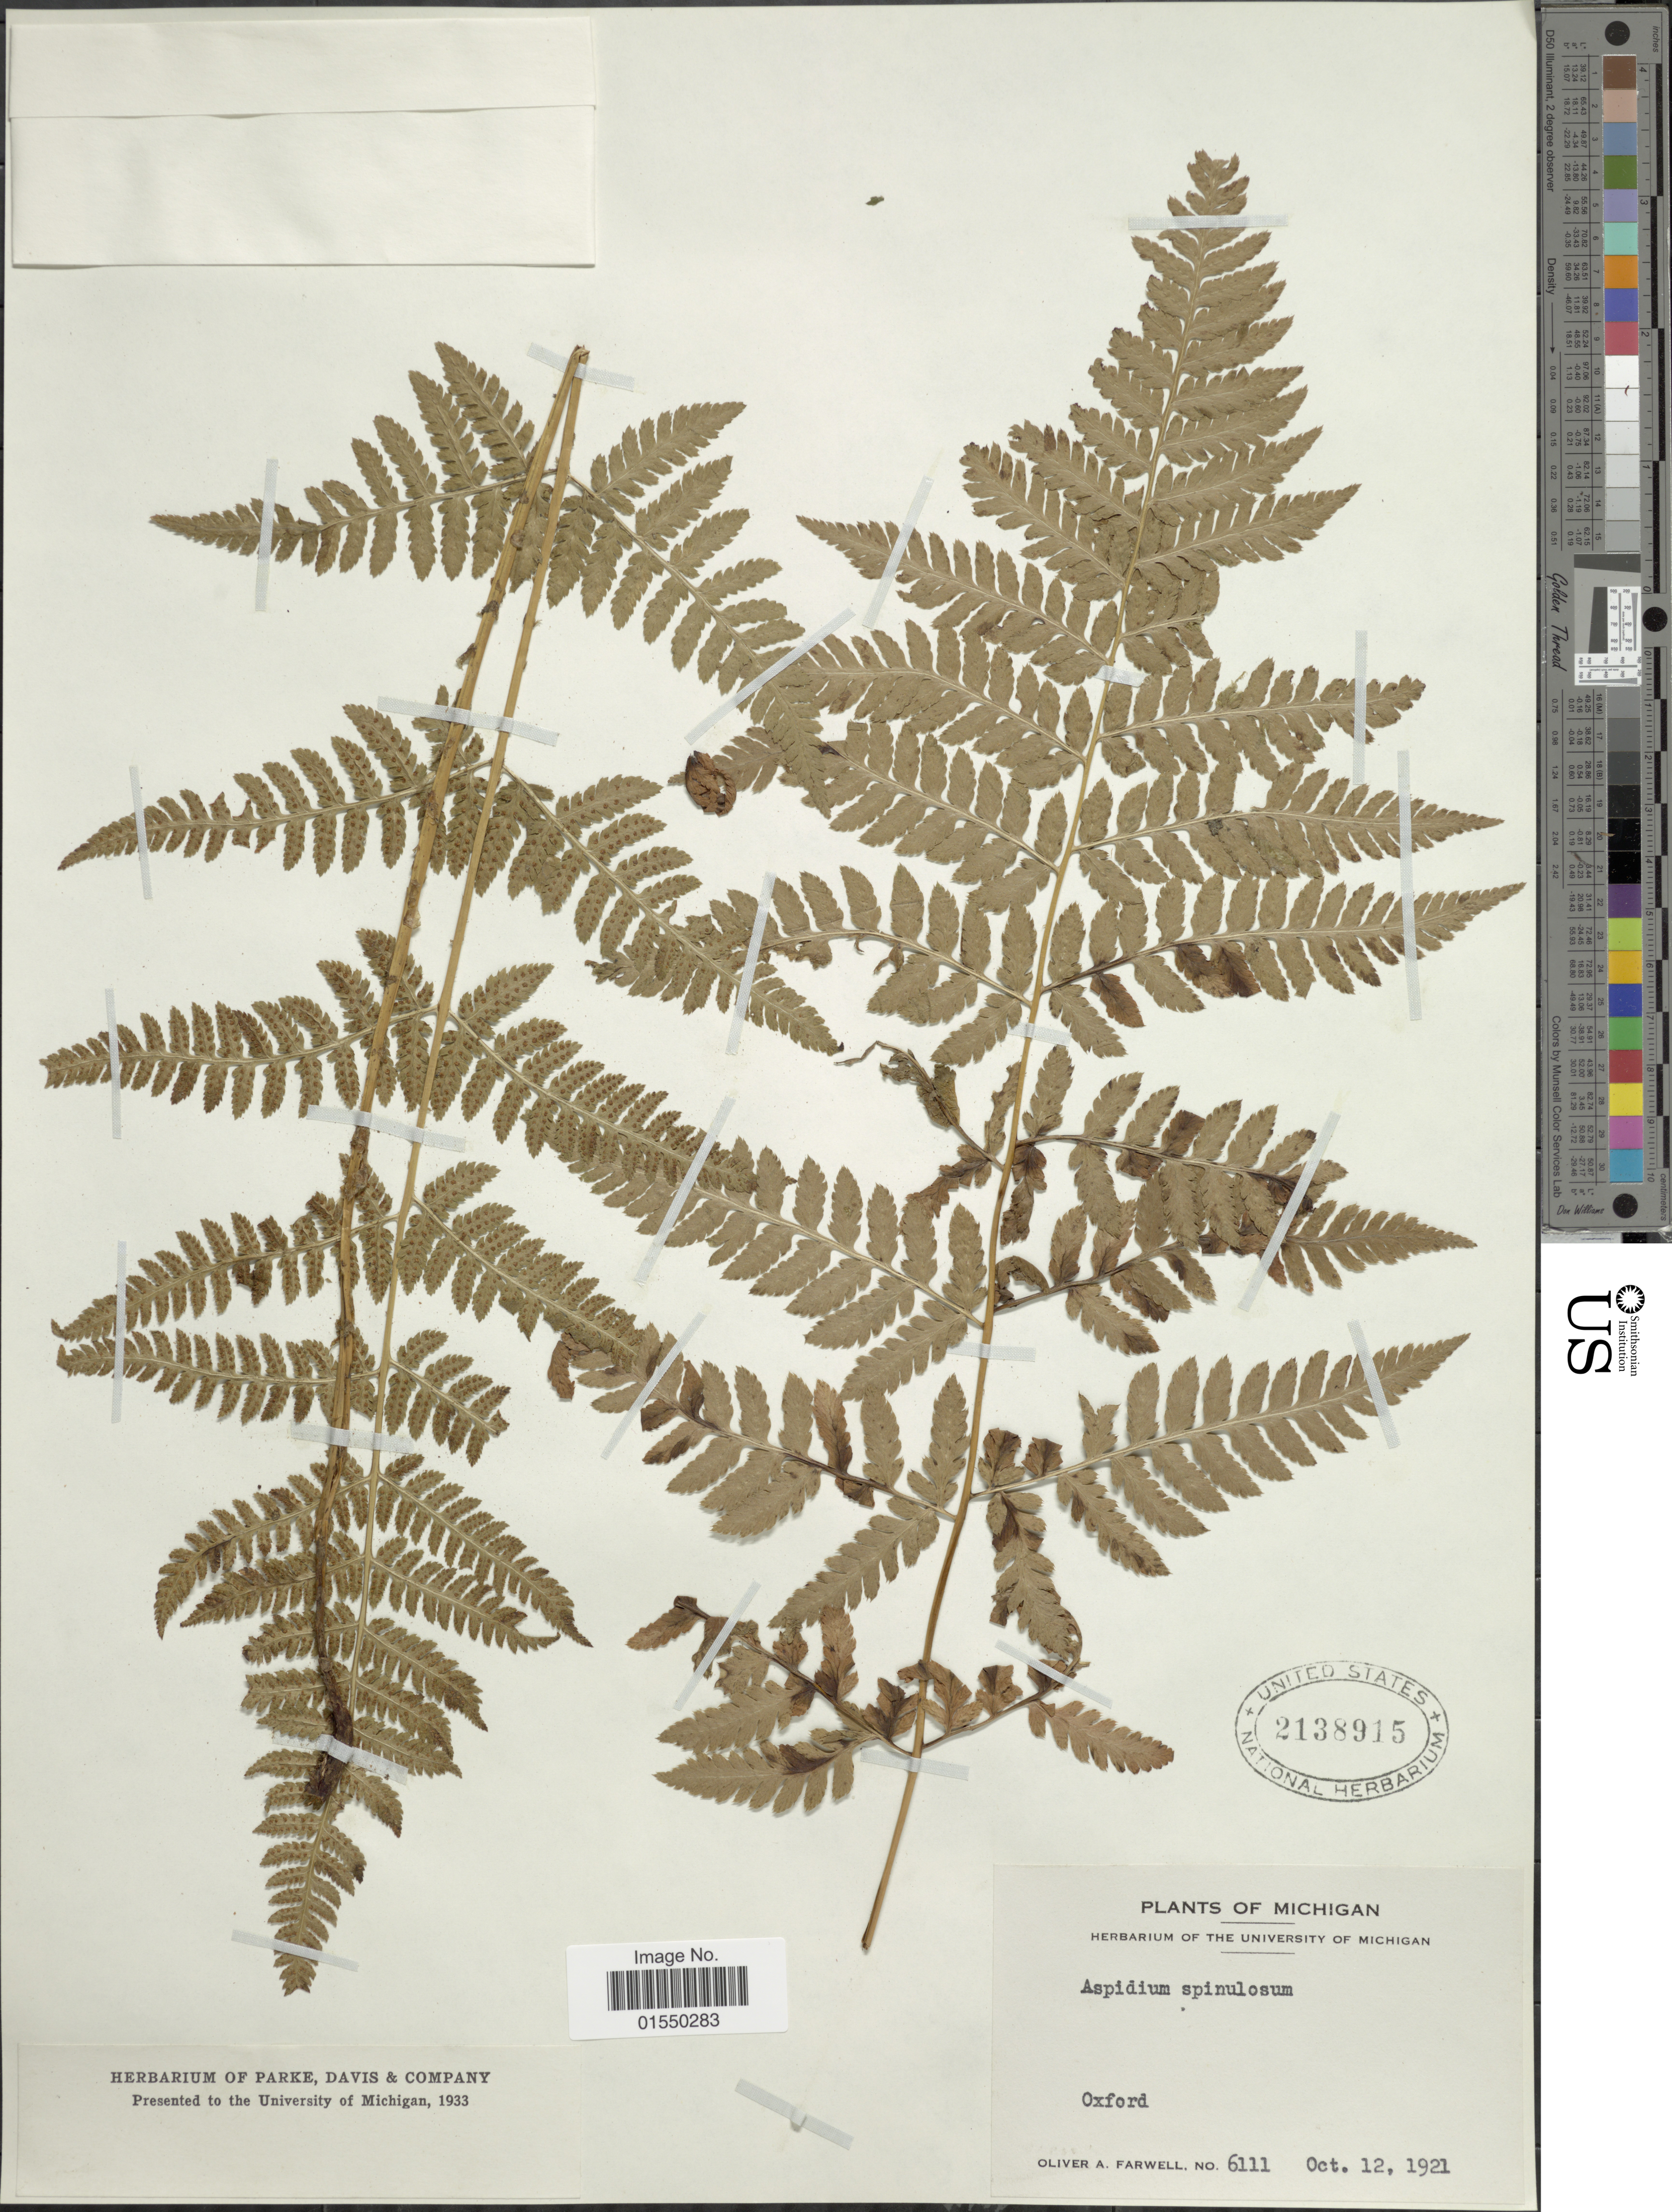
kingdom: Plantae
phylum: Tracheophyta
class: Polypodiopsida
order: Polypodiales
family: Dryopteridaceae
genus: Dryopteris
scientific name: Dryopteris carthusiana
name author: (Villars) H.P. Fuchs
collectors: O. Farwell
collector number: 6111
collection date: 1921-10-12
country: United States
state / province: Michigan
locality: Oxford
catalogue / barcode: US 2138915